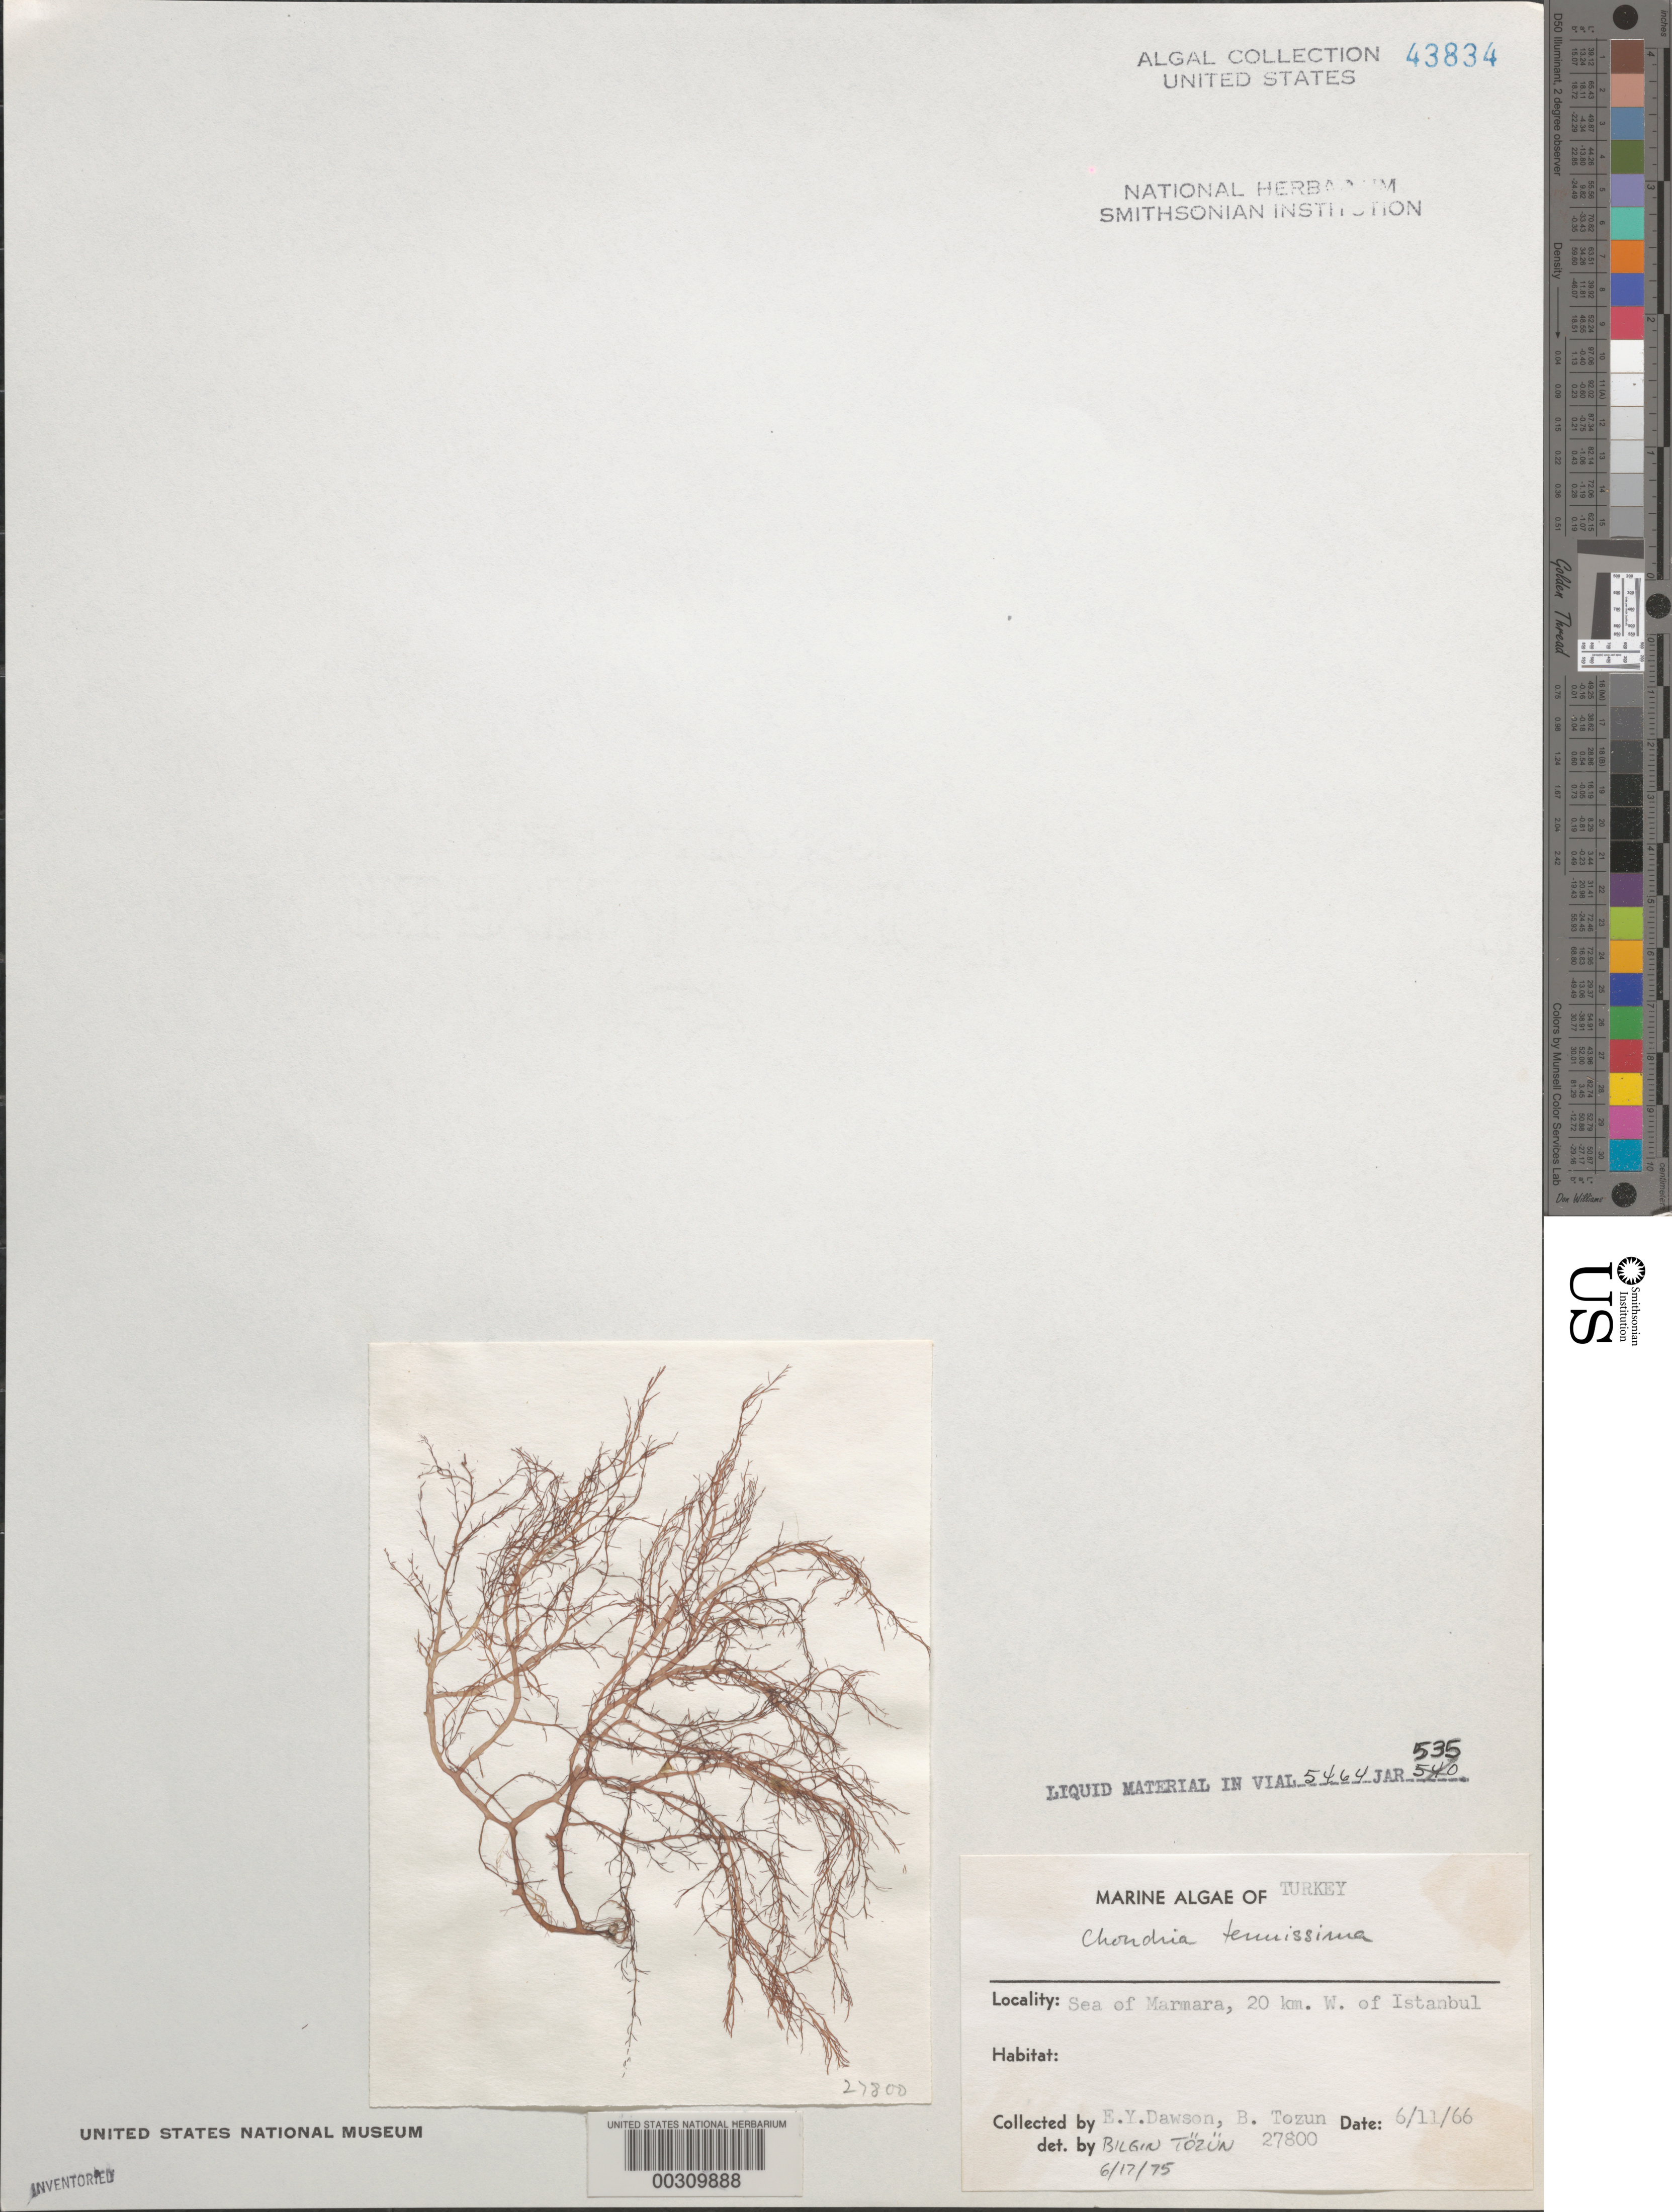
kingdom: Plantae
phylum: Rhodophyta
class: Florideophyceae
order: Ceramiales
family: Rhodomelaceae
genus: Chondria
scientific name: Chondria capillaris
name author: M.J. Wynne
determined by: Algae name updating Project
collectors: E. Y. Dawson & B. Tozun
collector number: EYD 27800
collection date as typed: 11 Jun 1966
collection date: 1966-06-11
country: Turkey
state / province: Istanbul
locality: Sea of Marmara, 20 km west of Istanbul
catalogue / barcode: US 43834